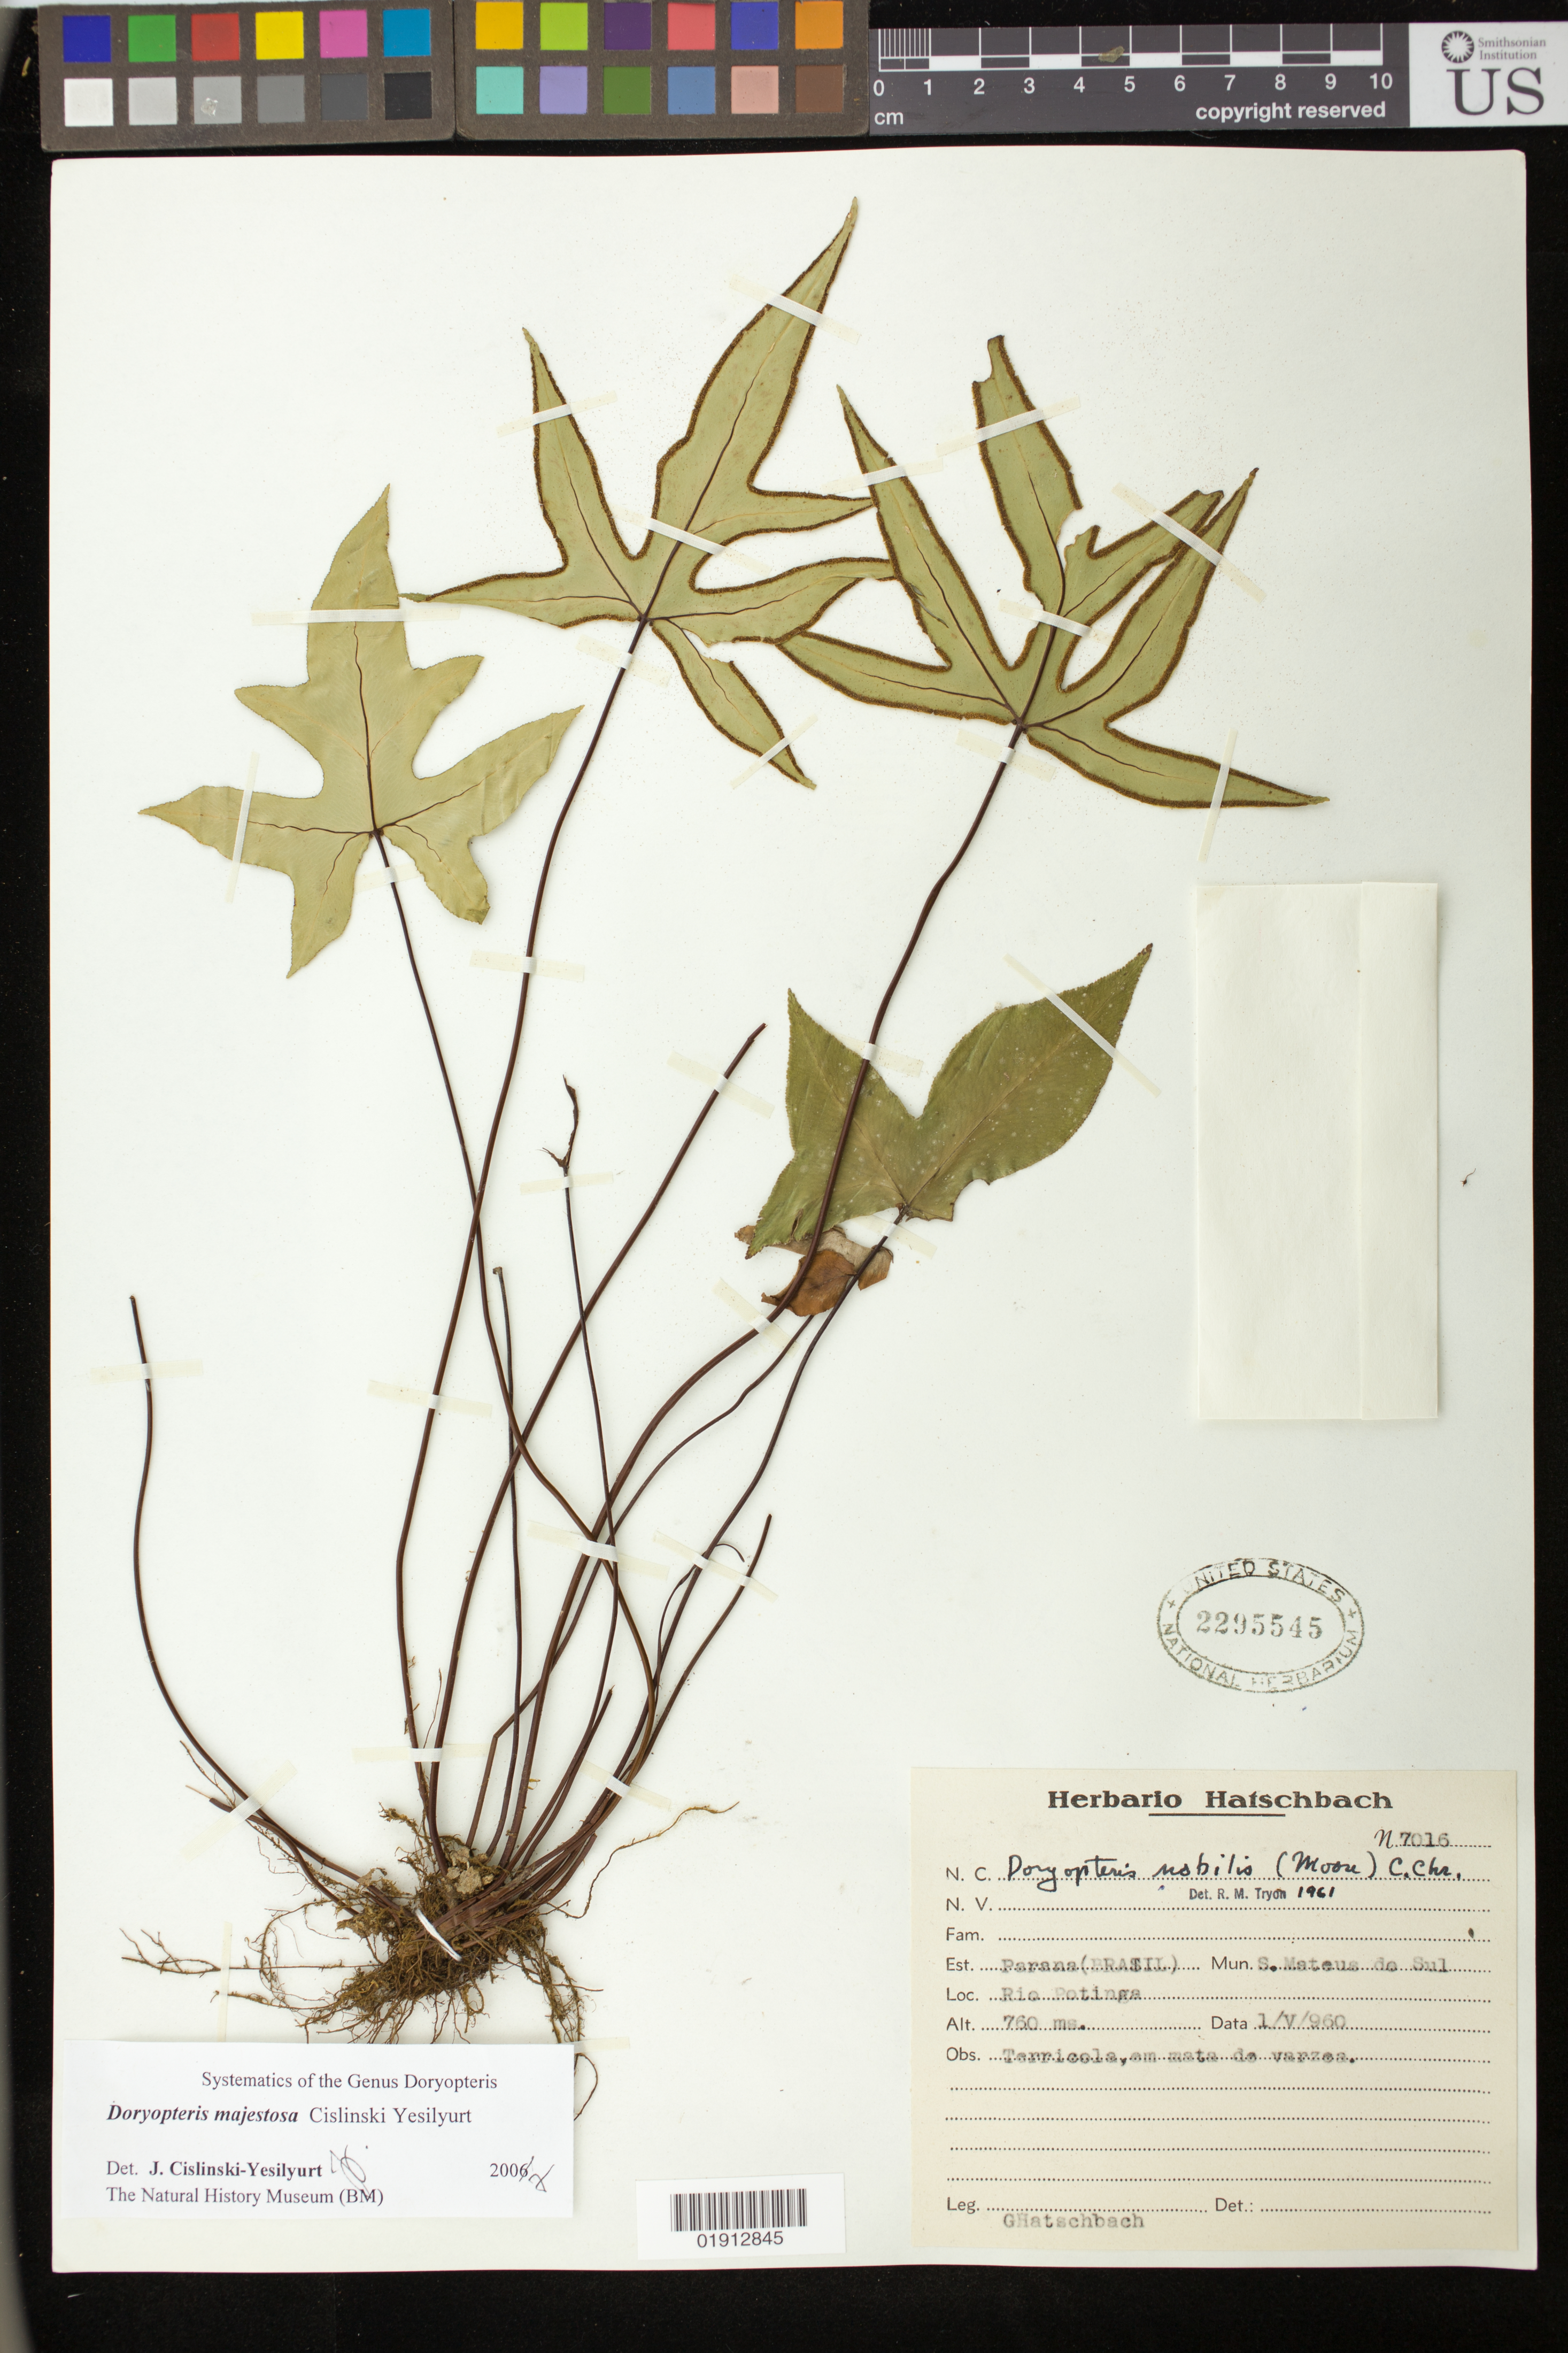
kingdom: Plantae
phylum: Tracheophyta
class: Polypodiopsida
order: Polypodiales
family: Pteridaceae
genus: Doryopteris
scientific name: Doryopteris majestosa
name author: Yesilyurt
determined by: Yesilyurt, J. C.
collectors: G. Hatschbach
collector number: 7016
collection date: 1960-05-01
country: Brazil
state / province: Paraná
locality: Est. Parana ( Brasil), Mun. S. Mateus do Sul, Rio Potinga.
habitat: en mata do varzea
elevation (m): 760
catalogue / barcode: US 2295545